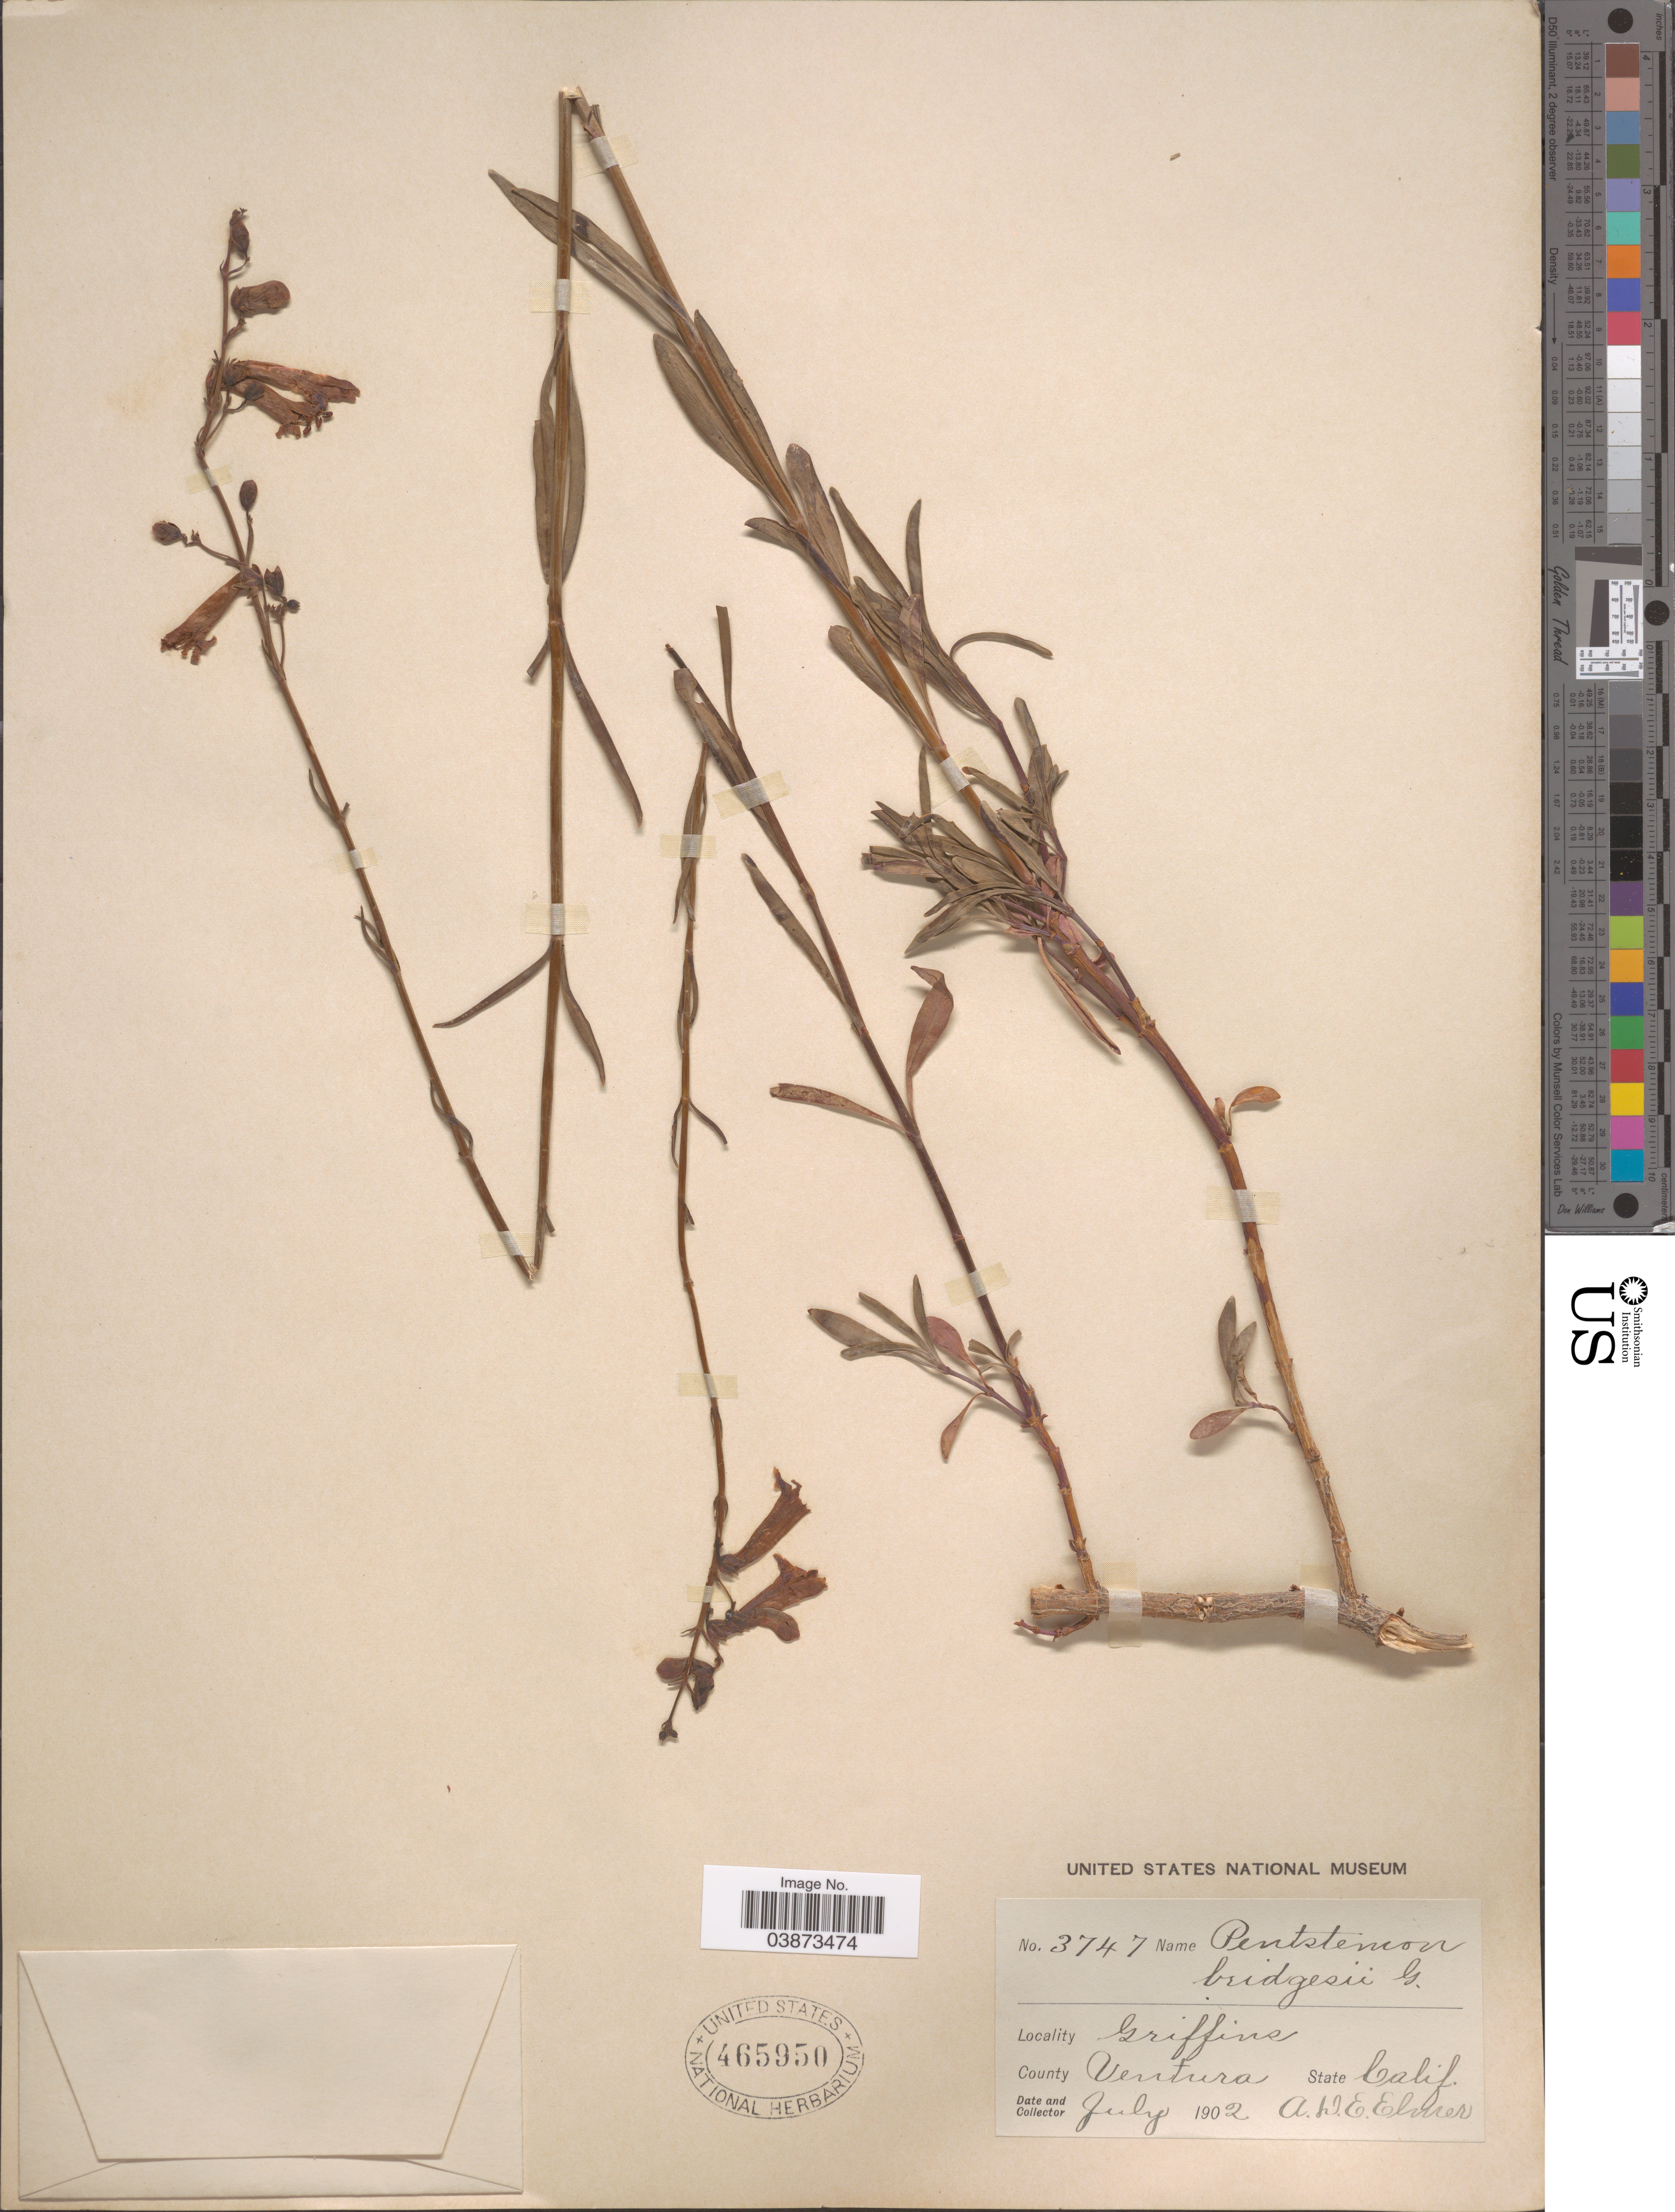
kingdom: Plantae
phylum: Tracheophyta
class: Magnoliopsida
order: Lamiales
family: Plantaginaceae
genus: Penstemon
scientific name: Penstemon bridgesii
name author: A. Gray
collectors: A. D. E. Elmer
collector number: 3747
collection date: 1902-07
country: United States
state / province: California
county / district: Ventura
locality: Griffins. County Ventura.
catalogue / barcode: US 465950